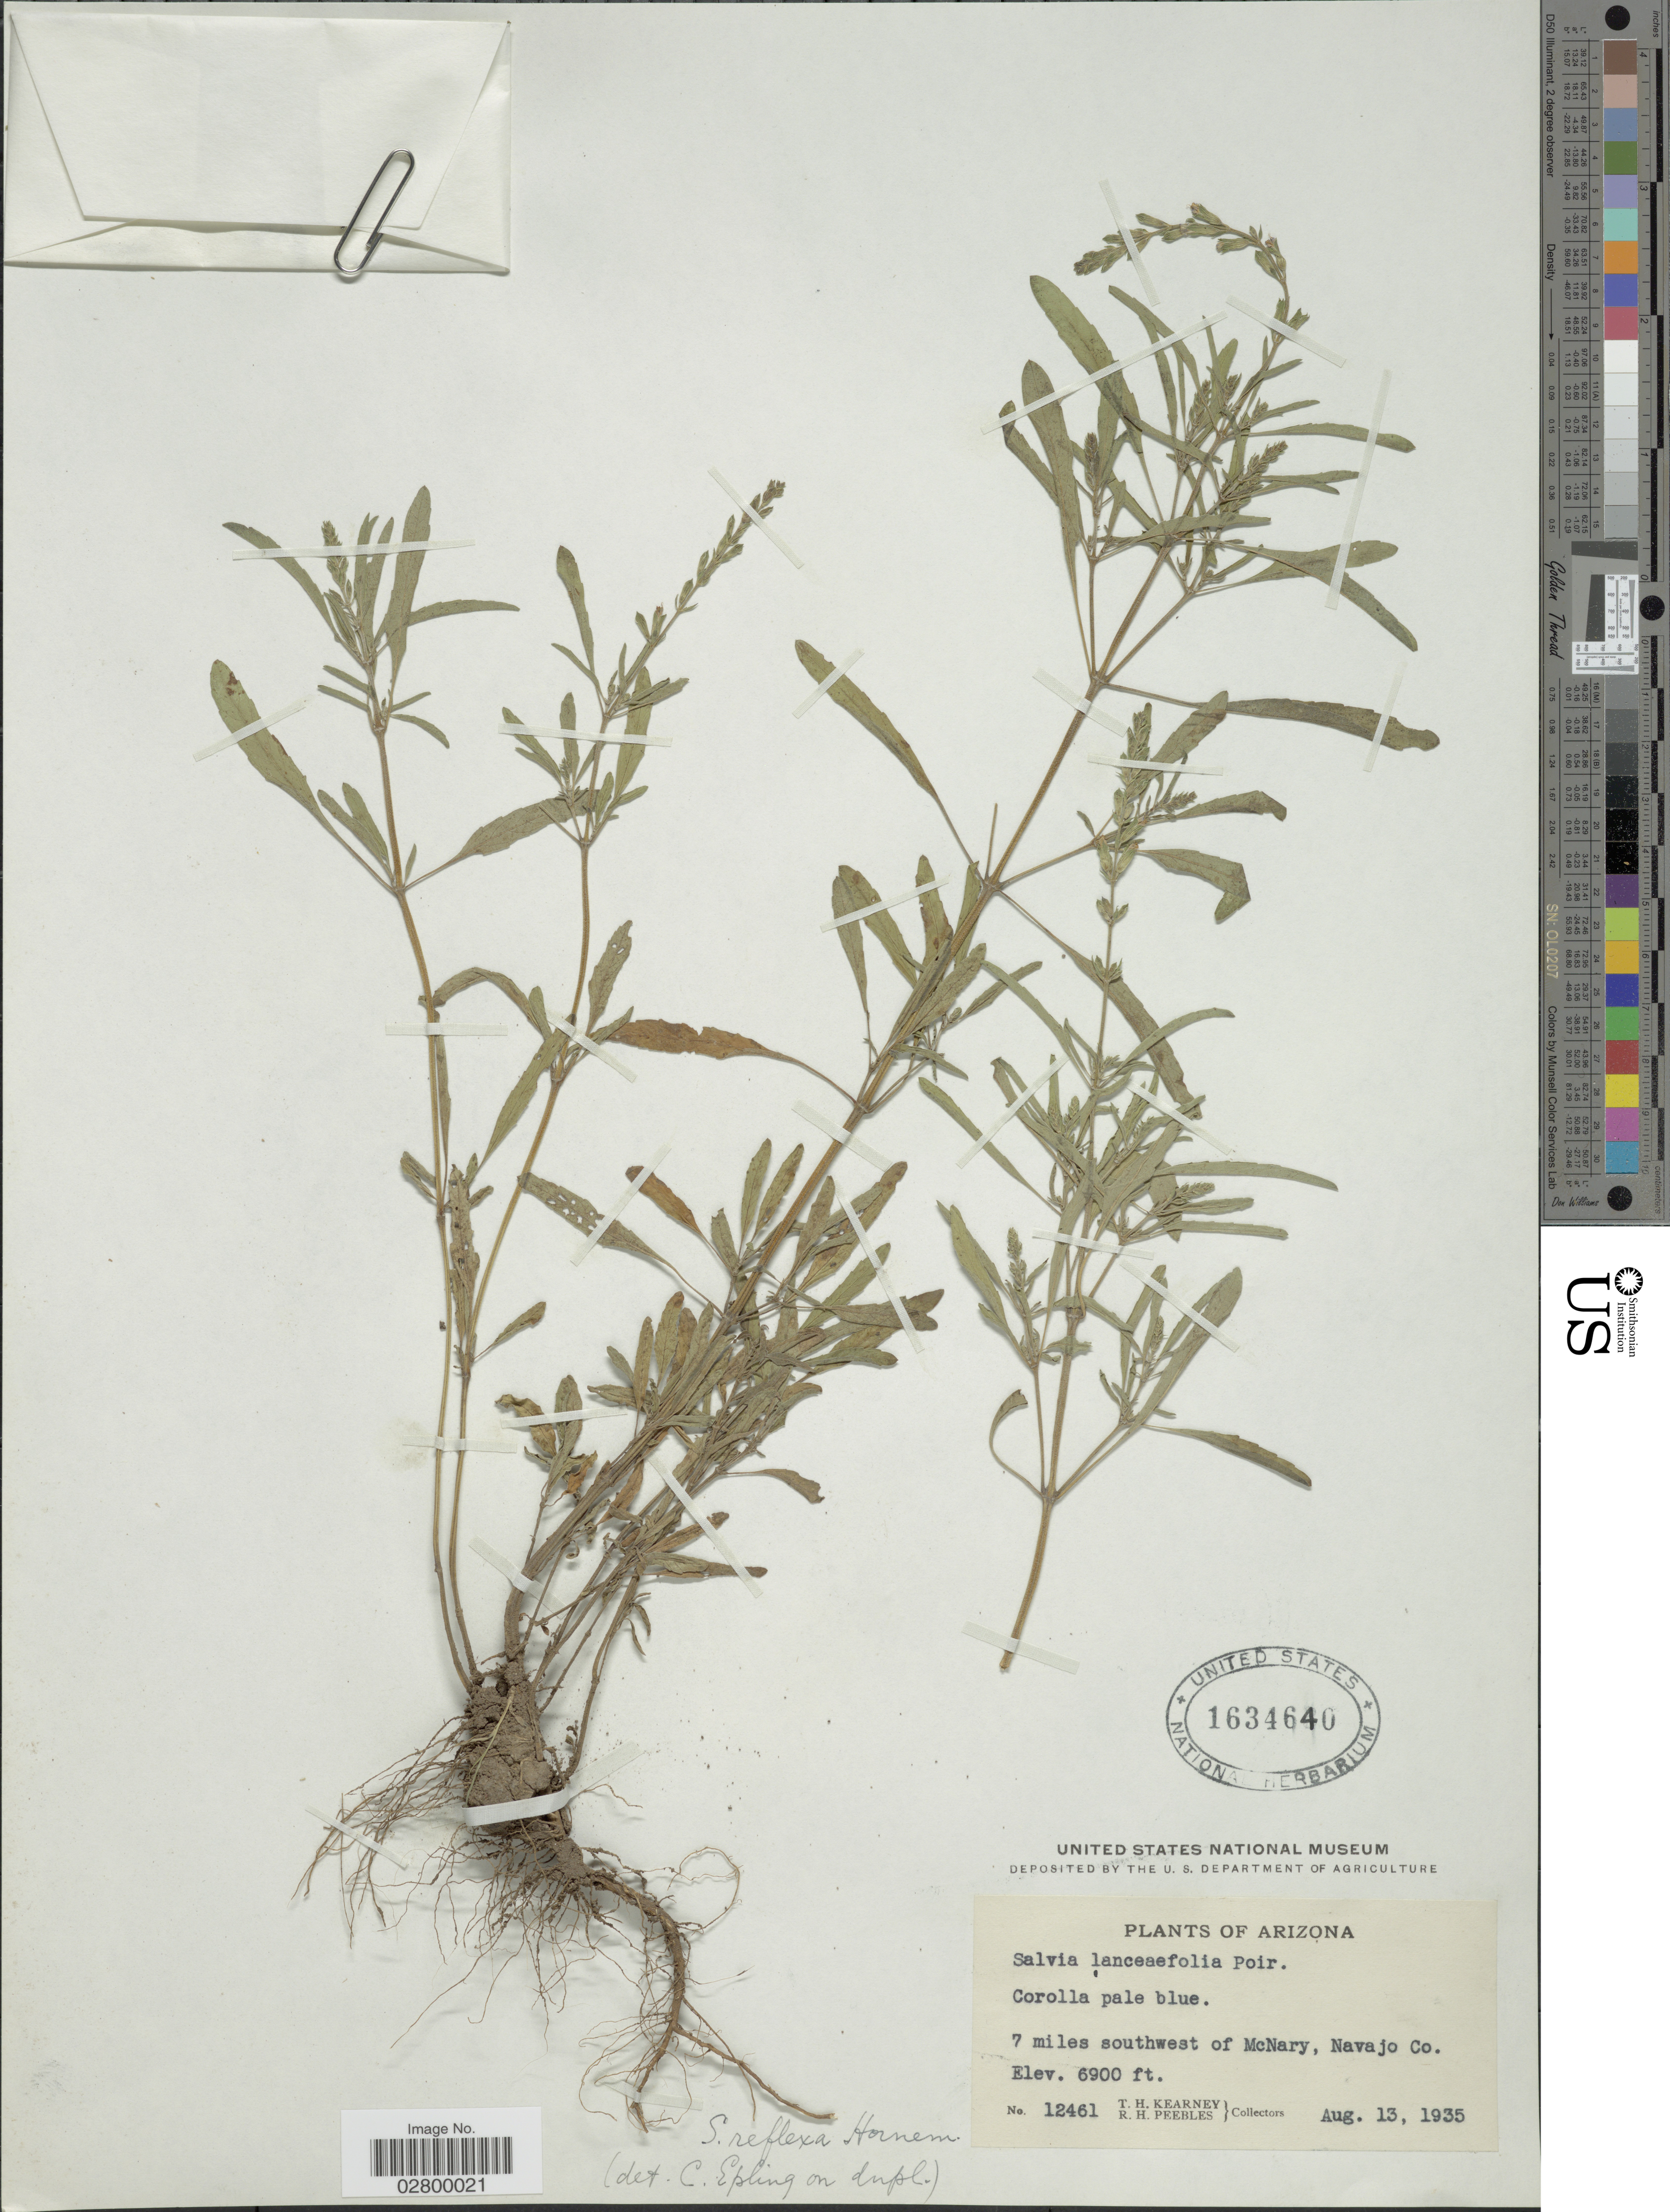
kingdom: Plantae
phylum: Tracheophyta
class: Magnoliopsida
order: Lamiales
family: Lamiaceae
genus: Salvia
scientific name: Salvia reflexa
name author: Hornem.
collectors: T. H. Kearney & R. H. Peebles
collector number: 12461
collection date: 1935-08-13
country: United States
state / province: Arizona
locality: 7 miles southwest of McNary, Navajo Co.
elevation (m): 2103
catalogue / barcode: US 1634640